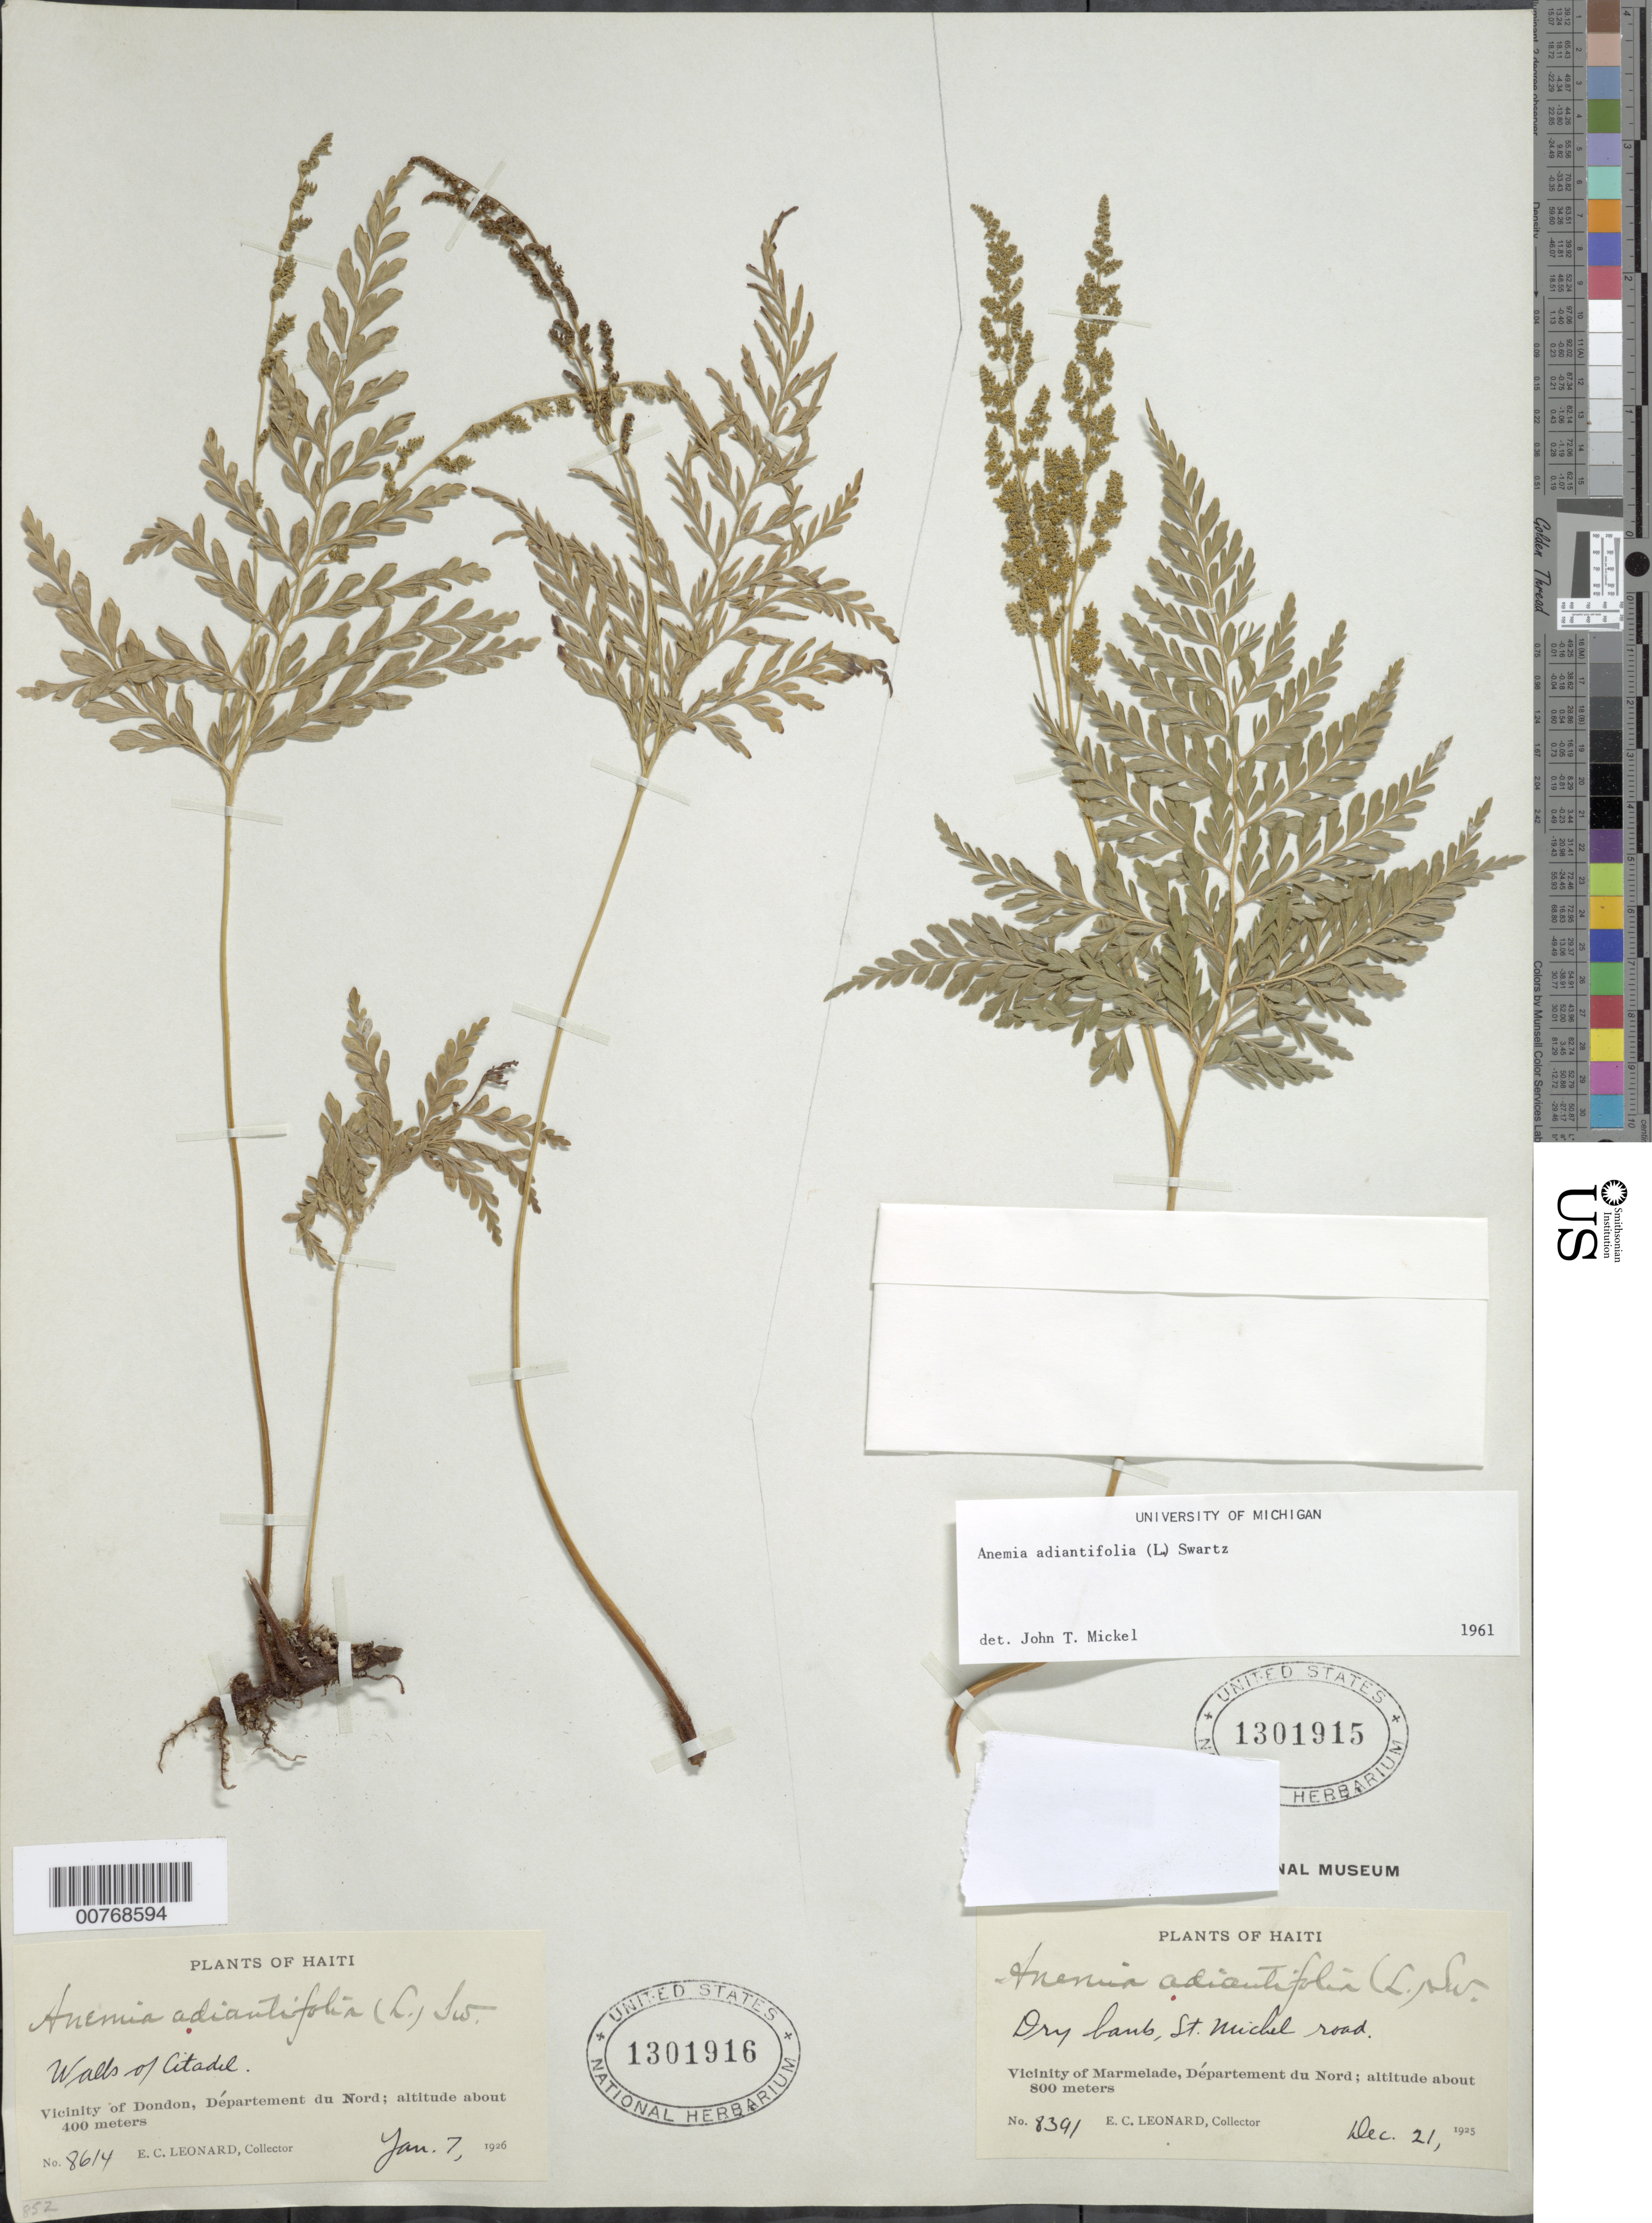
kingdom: Plantae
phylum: Tracheophyta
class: Polypodiopsida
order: Schizaeales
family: Anemiaceae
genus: Anemia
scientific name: Anemia adiantifolia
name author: (L.) Sw.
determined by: Mickel, J. T., (NY), New York Botanical Garden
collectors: E. C. Leonard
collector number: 8614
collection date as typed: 07 Jan 1926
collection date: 1926-01-07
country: Haiti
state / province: Nord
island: Hispaniola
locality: Vicinity of Dondon, Departement du Nord. Walls of Citadel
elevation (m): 400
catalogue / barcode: US 1301916